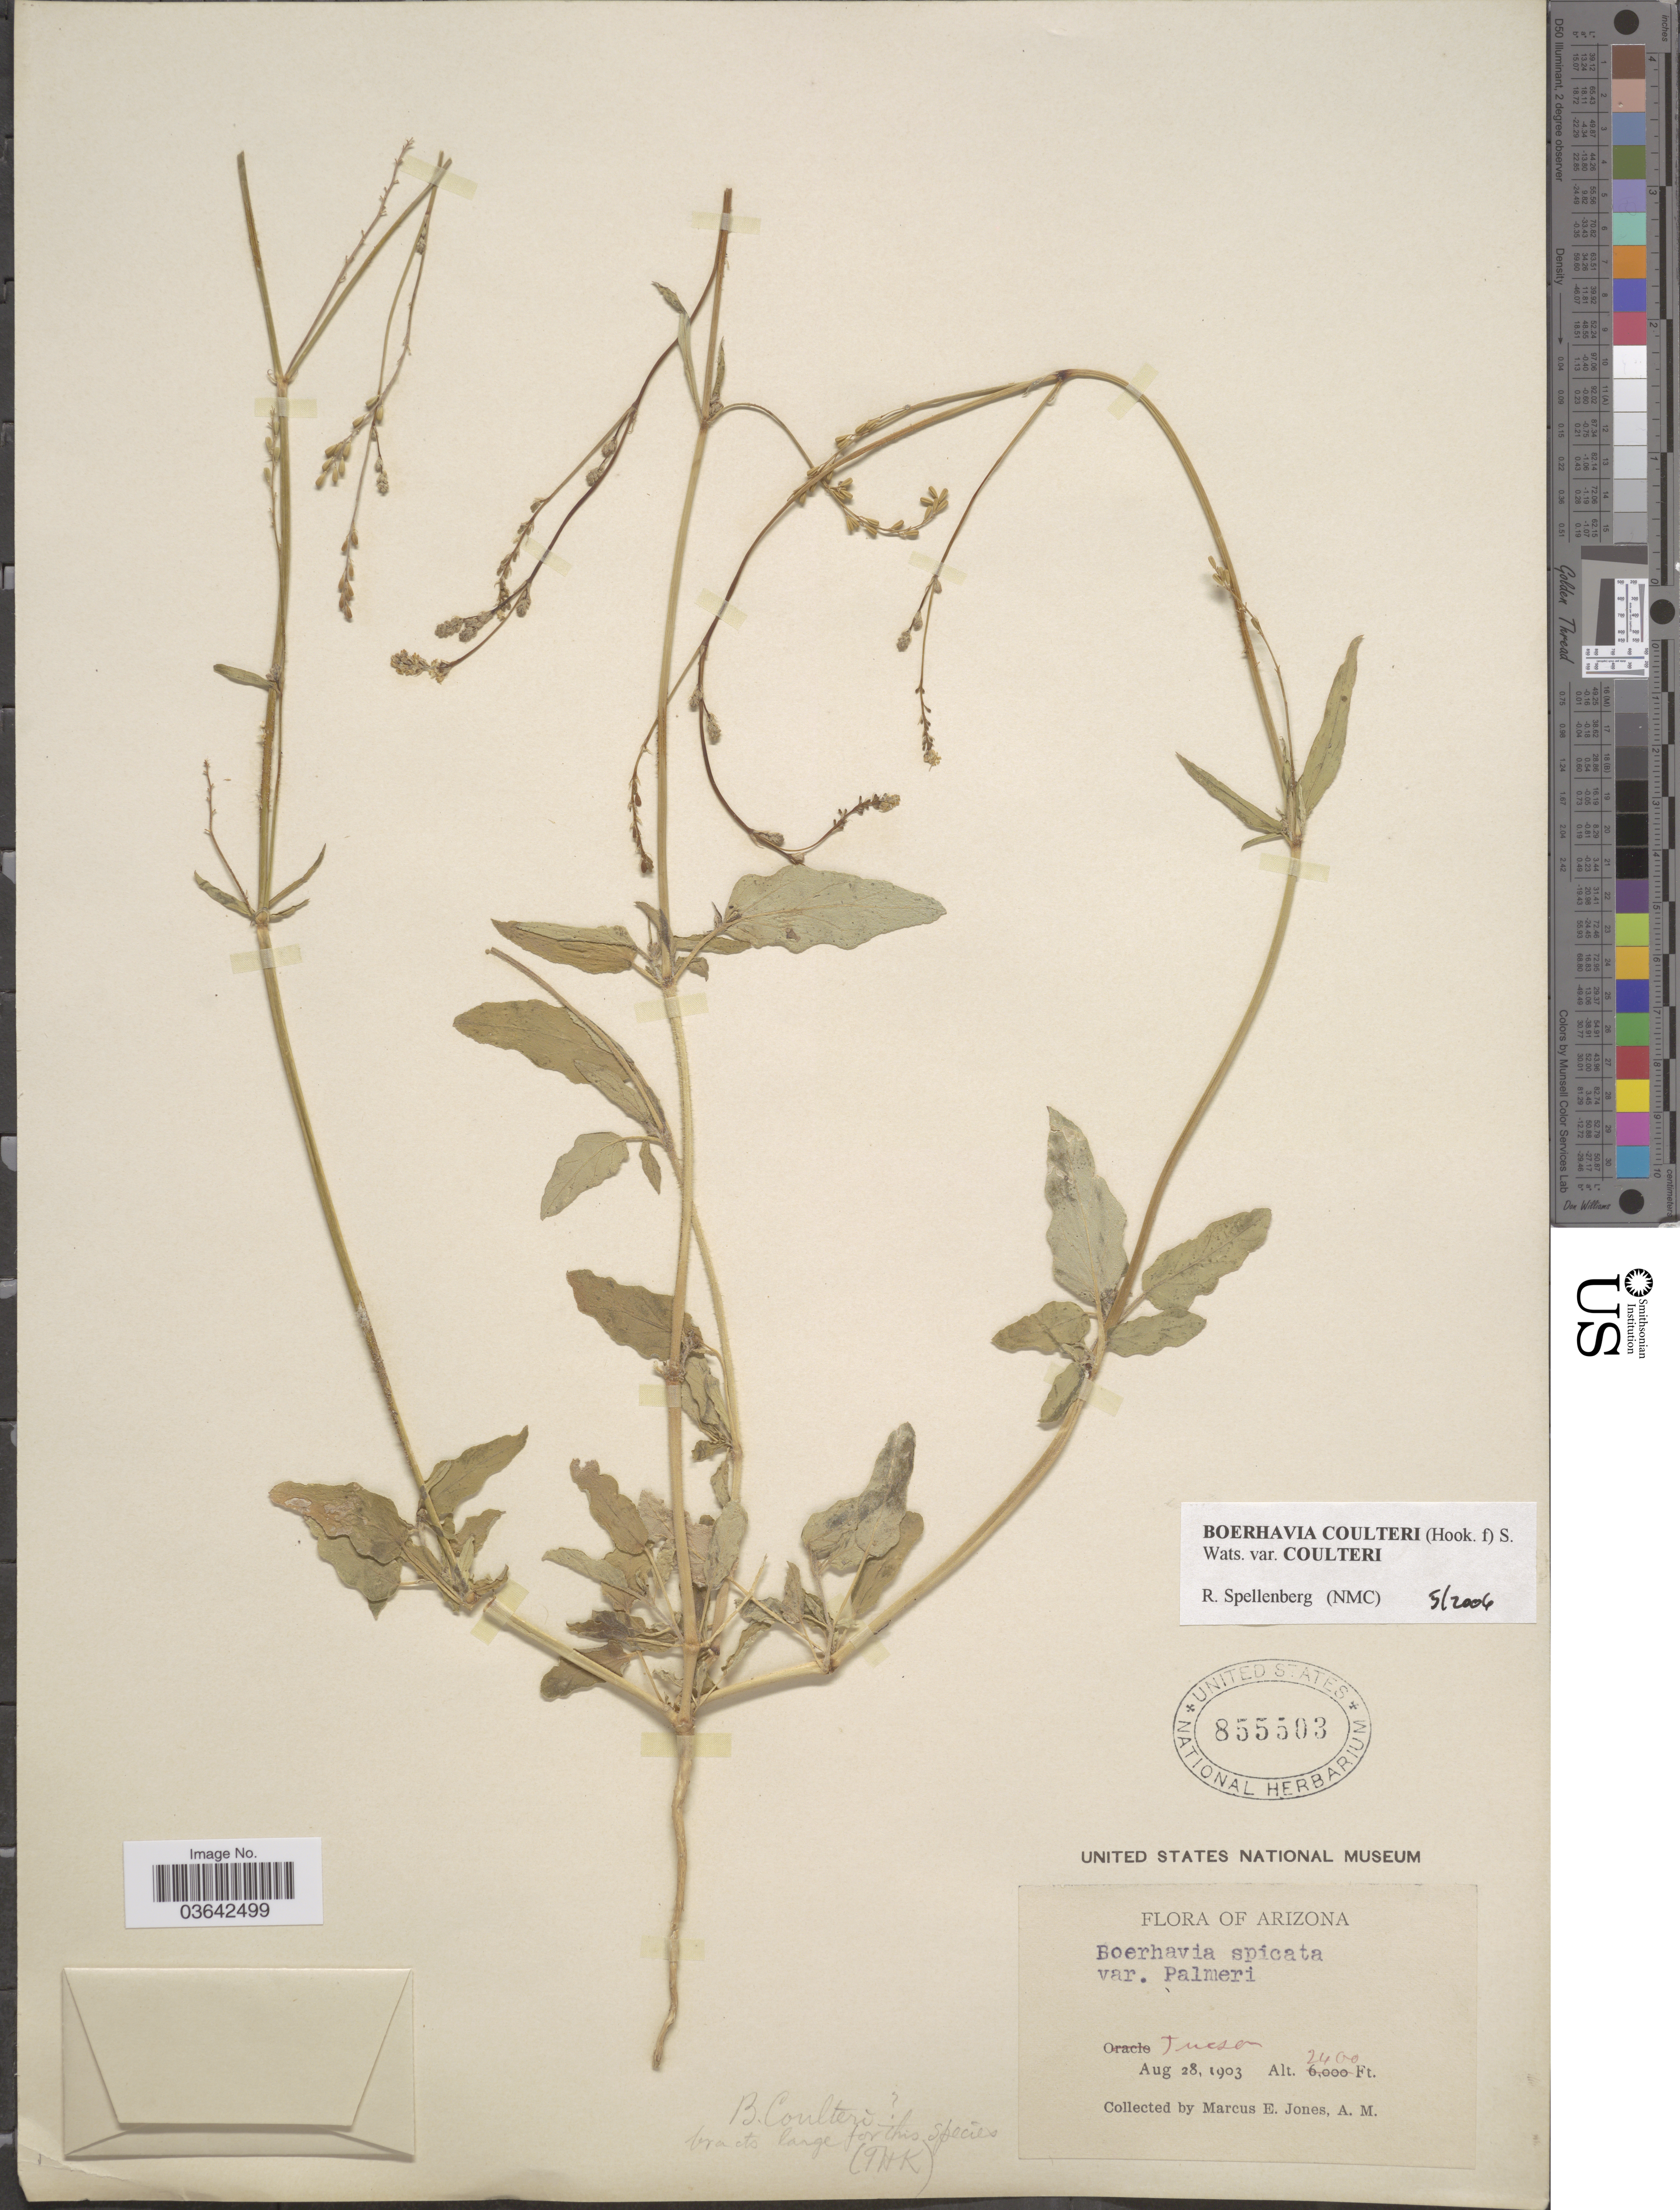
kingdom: Plantae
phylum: Tracheophyta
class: Magnoliopsida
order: Caryophyllales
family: Nyctaginaceae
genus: Boerhavia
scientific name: Boerhavia coulteri var. coulteri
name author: (Hook. f.) S. Watson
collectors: M. E. Jones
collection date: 1903-08-28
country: United States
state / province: Arizona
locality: Tucson.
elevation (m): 732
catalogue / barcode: US 855503